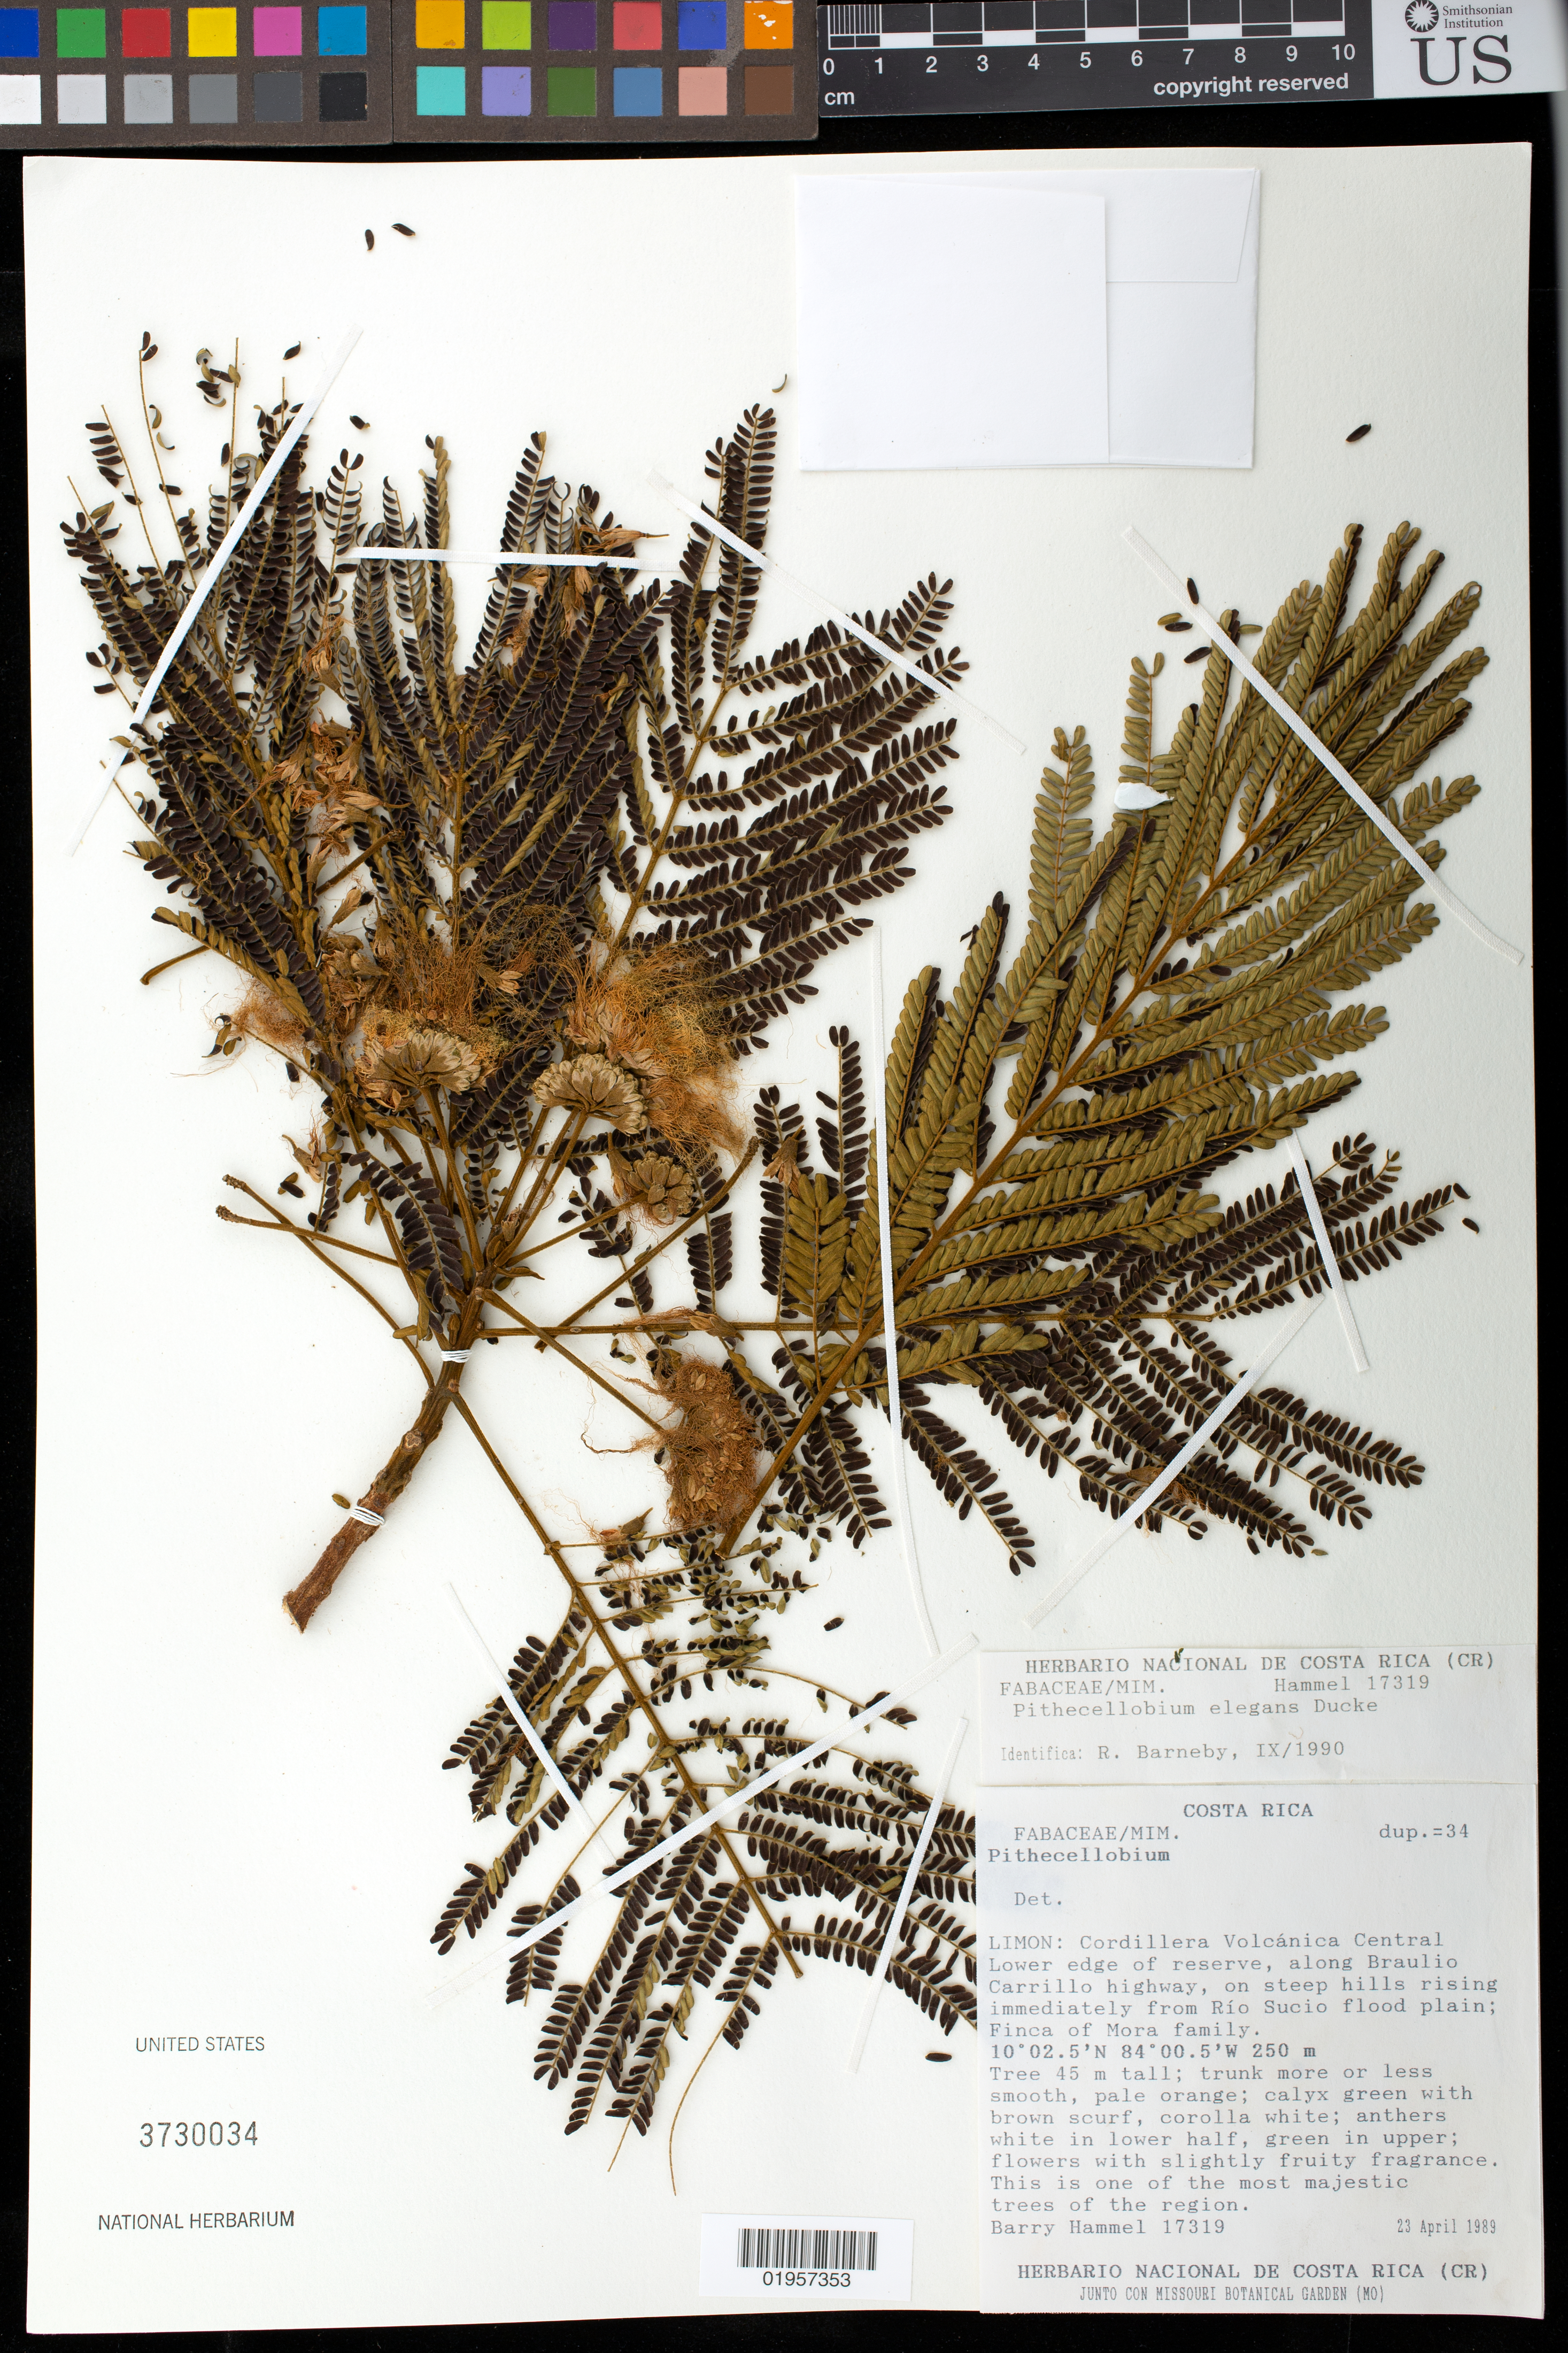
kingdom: Plantae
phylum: Tracheophyta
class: Magnoliopsida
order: Fabales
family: Fabaceae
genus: Hydrochorea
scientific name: Hydrochorea elegans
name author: (Ducke) M.V.B. Soares et al.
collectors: B. Hammel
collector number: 17319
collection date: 1989-04-23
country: Costa Rica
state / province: Limón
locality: Cordillera Volcanica Central, lower edge of reserve, along braulio Carrillo highway, on steep hills rising immediately from Rio Sucio flood plain, Finca of Mora family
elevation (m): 250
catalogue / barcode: US 3730034